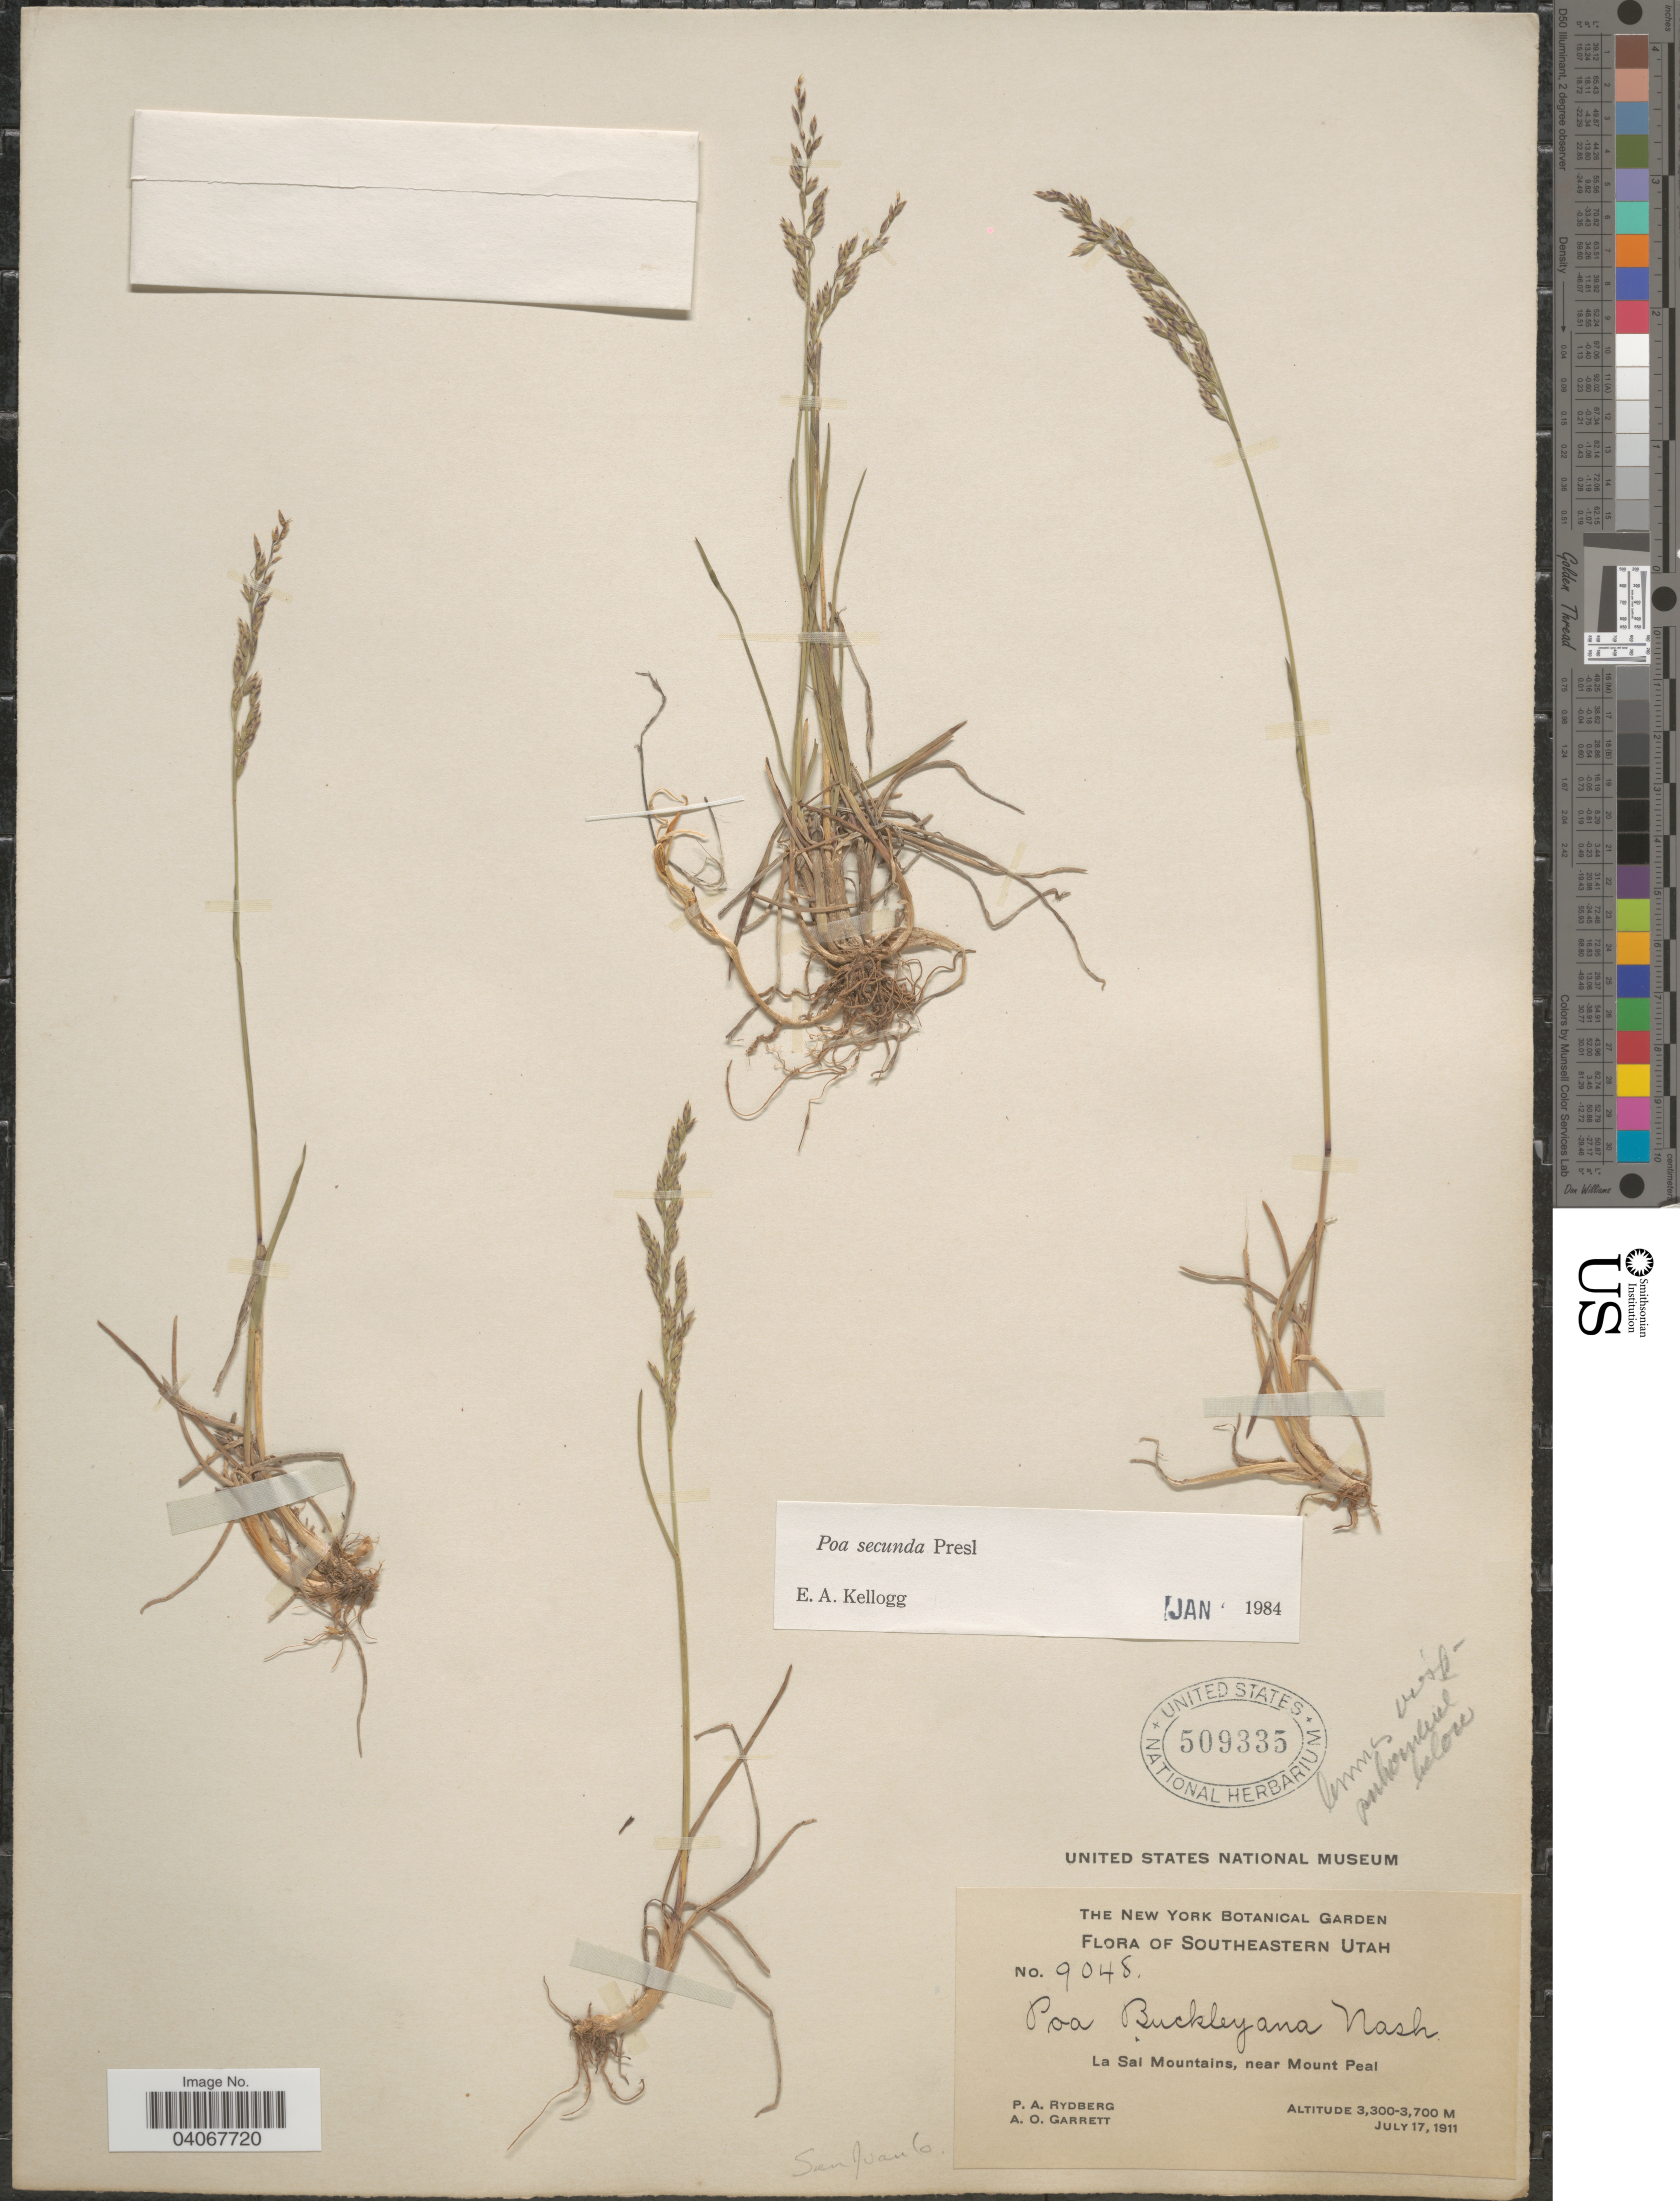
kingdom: Plantae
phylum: Tracheophyta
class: Liliopsida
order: Poales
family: Poaceae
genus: Poa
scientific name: Poa secunda subsp. secunda var. secunda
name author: J. Presl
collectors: P. A. Rydberg & A. O. Garrett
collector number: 9048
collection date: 1911-07-17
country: United States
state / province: Utah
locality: Southeastern Utah. La Sal Mountains, near Mount Peal. San Juan Co.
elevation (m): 3300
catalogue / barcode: US 509335